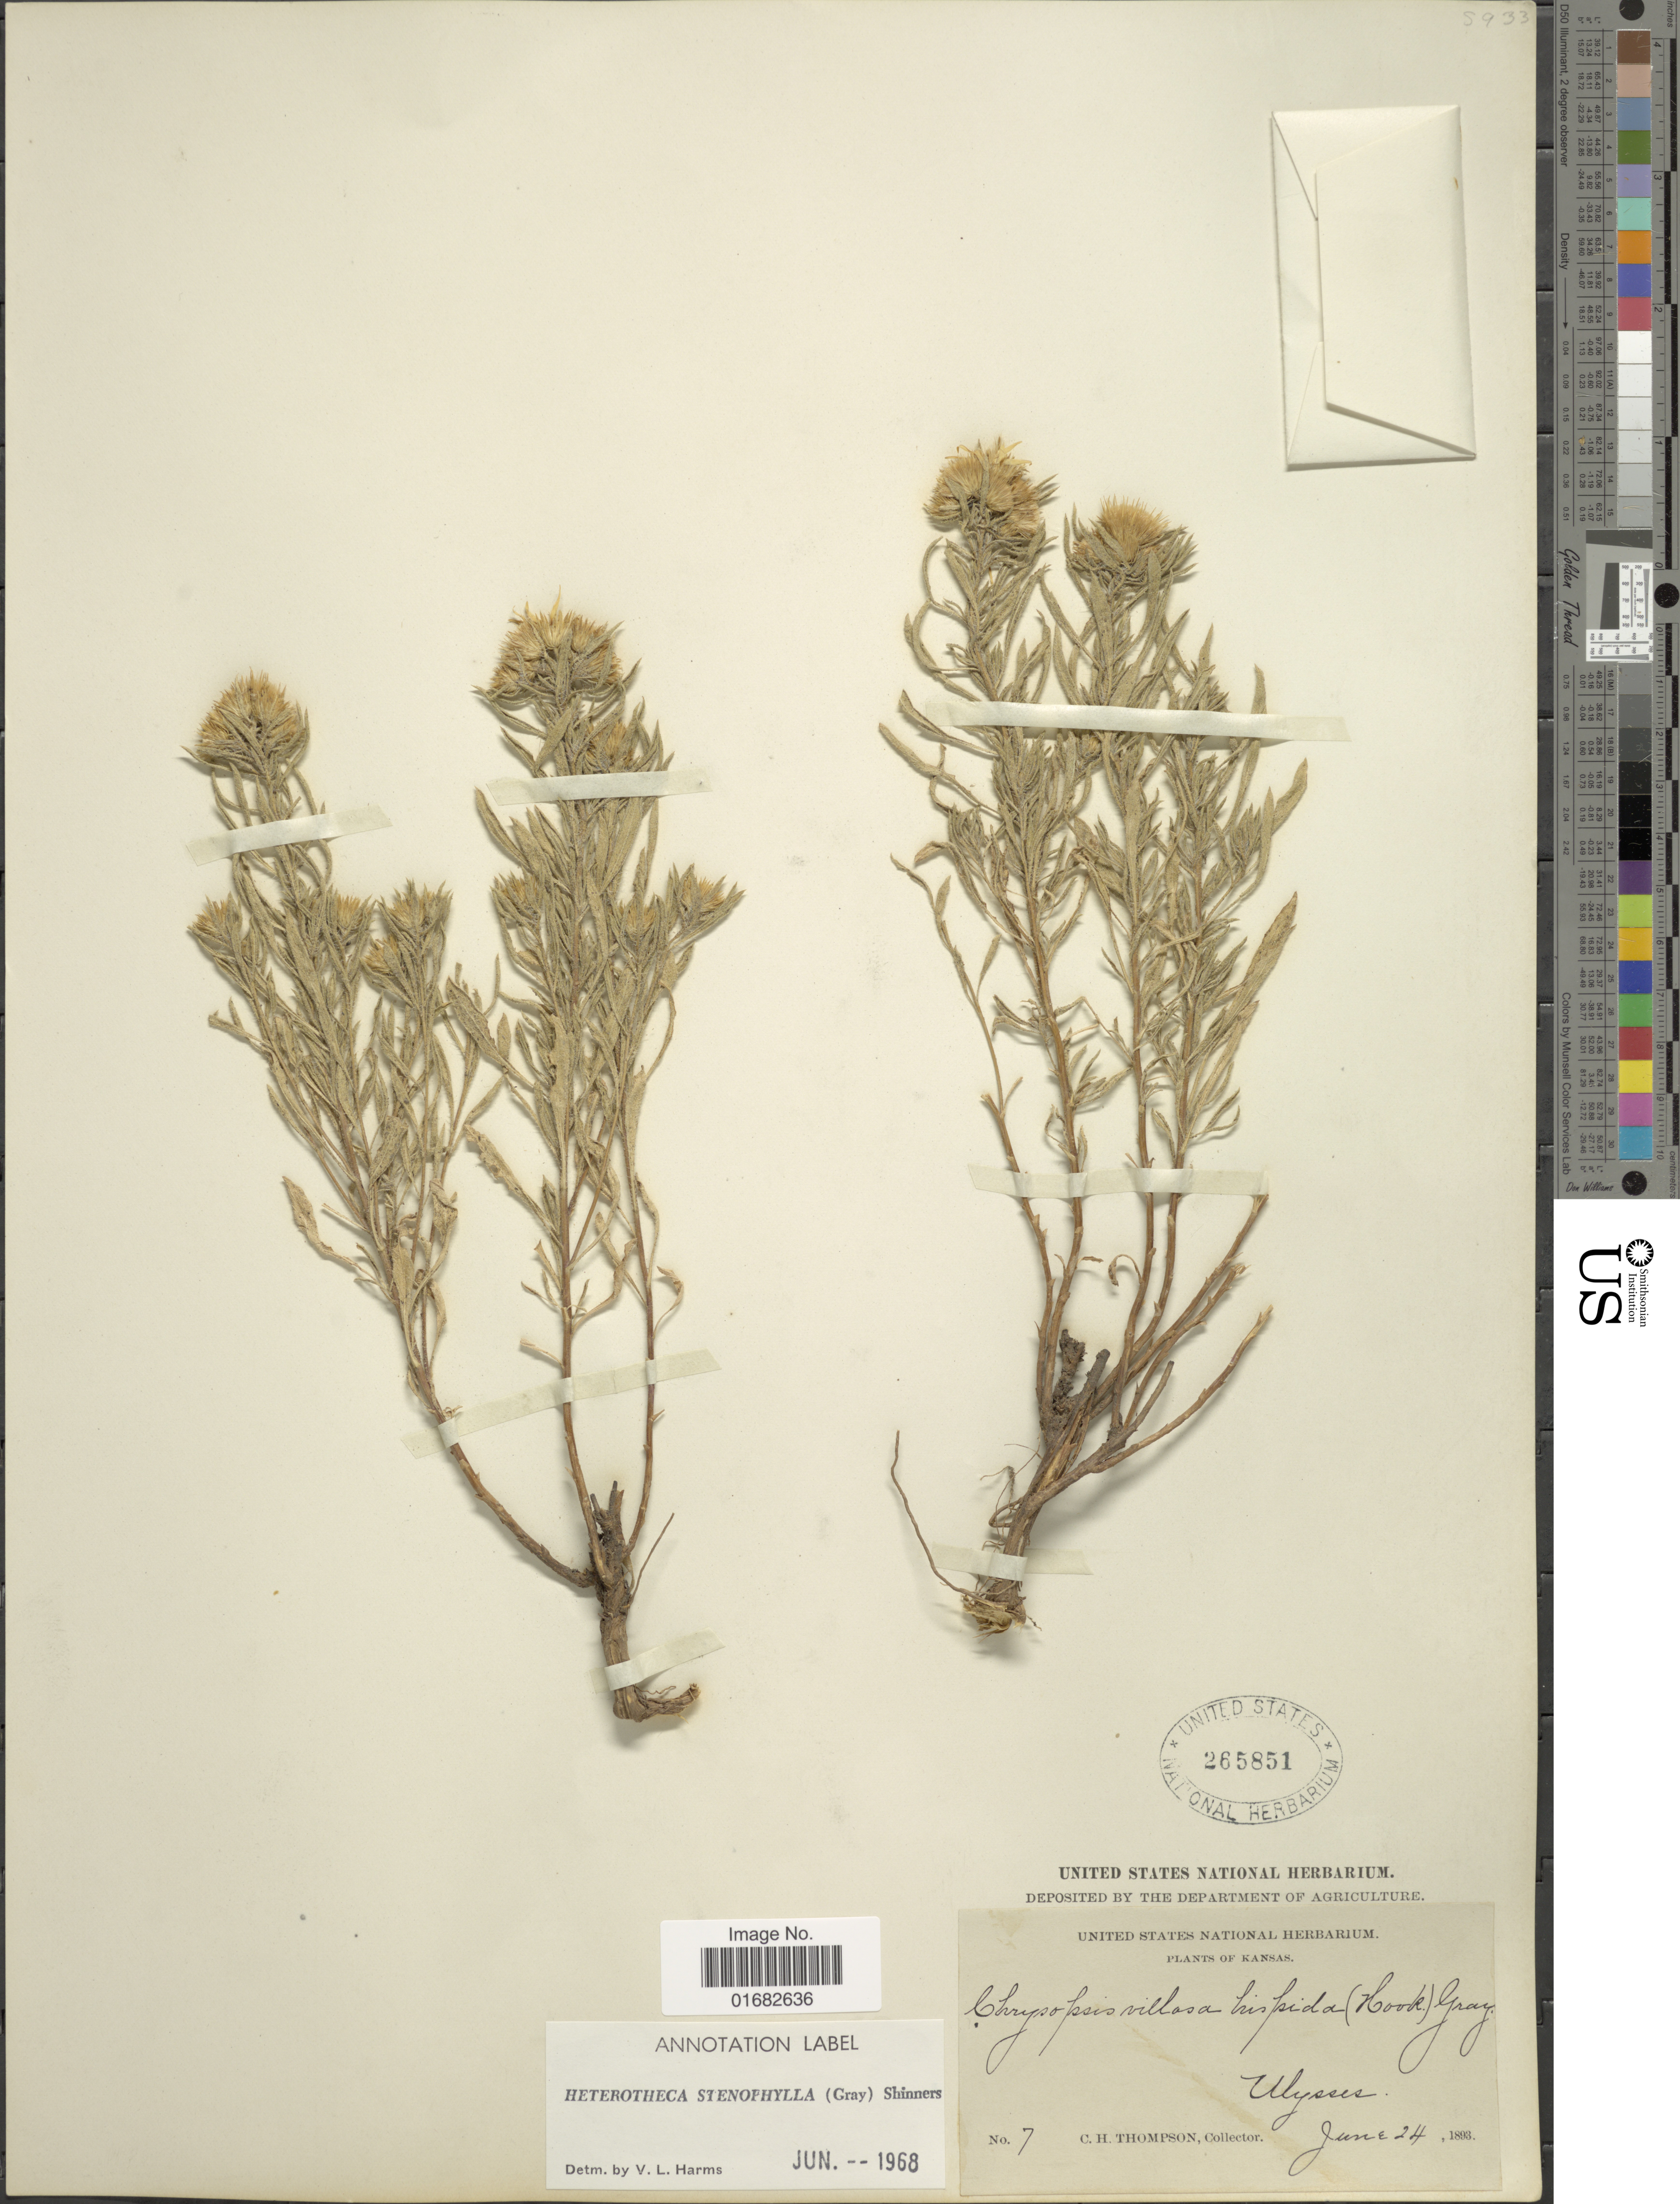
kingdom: Plantae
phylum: Tracheophyta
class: Magnoliopsida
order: Asterales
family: Asteraceae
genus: Heterotheca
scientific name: Heterotheca stenophylla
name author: (A. Gray) Shinners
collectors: C. H. Thompson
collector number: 7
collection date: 1893-06-24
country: United States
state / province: Kansas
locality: Ulysses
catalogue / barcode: US 265851